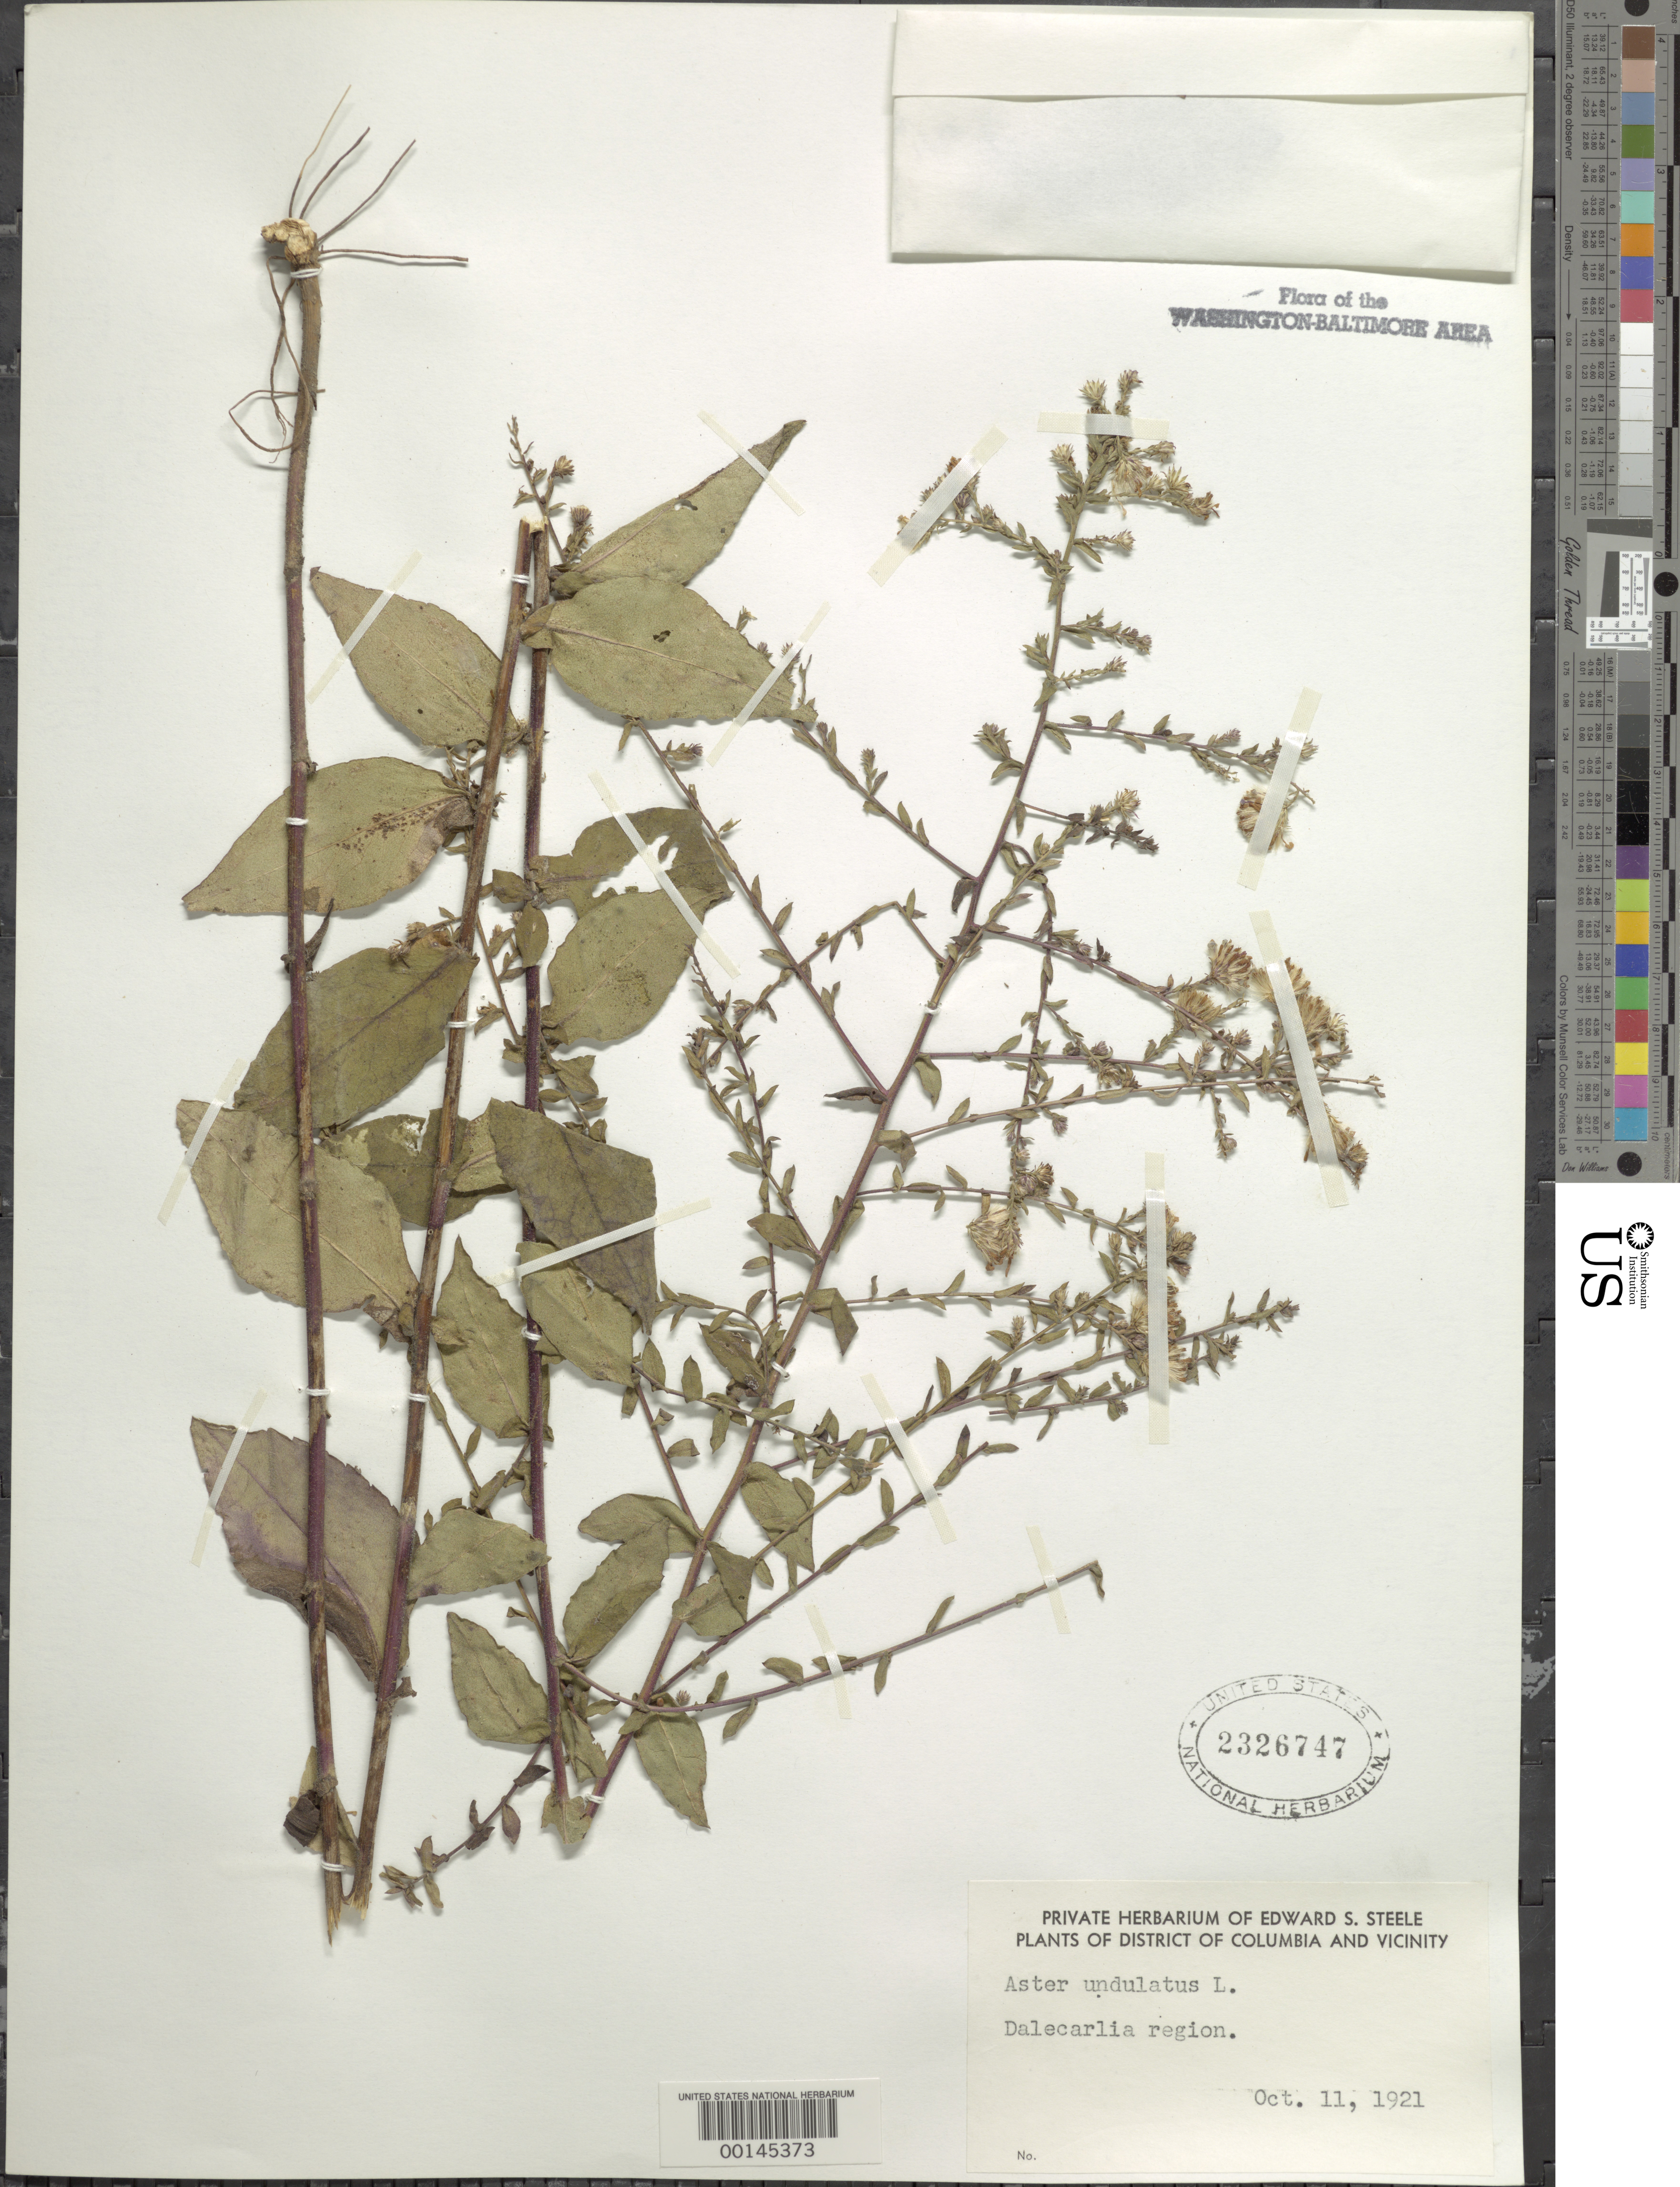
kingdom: Plantae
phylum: Tracheophyta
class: Magnoliopsida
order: Asterales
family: Asteraceae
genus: Symphyotrichum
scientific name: Symphyotrichum undulatum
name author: (L.) G.L. Nesom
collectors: E. Steele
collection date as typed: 11 Oct 1921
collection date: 1921-10-11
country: United States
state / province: District of Columbia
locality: Dalecarlia Region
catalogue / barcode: US 2326747